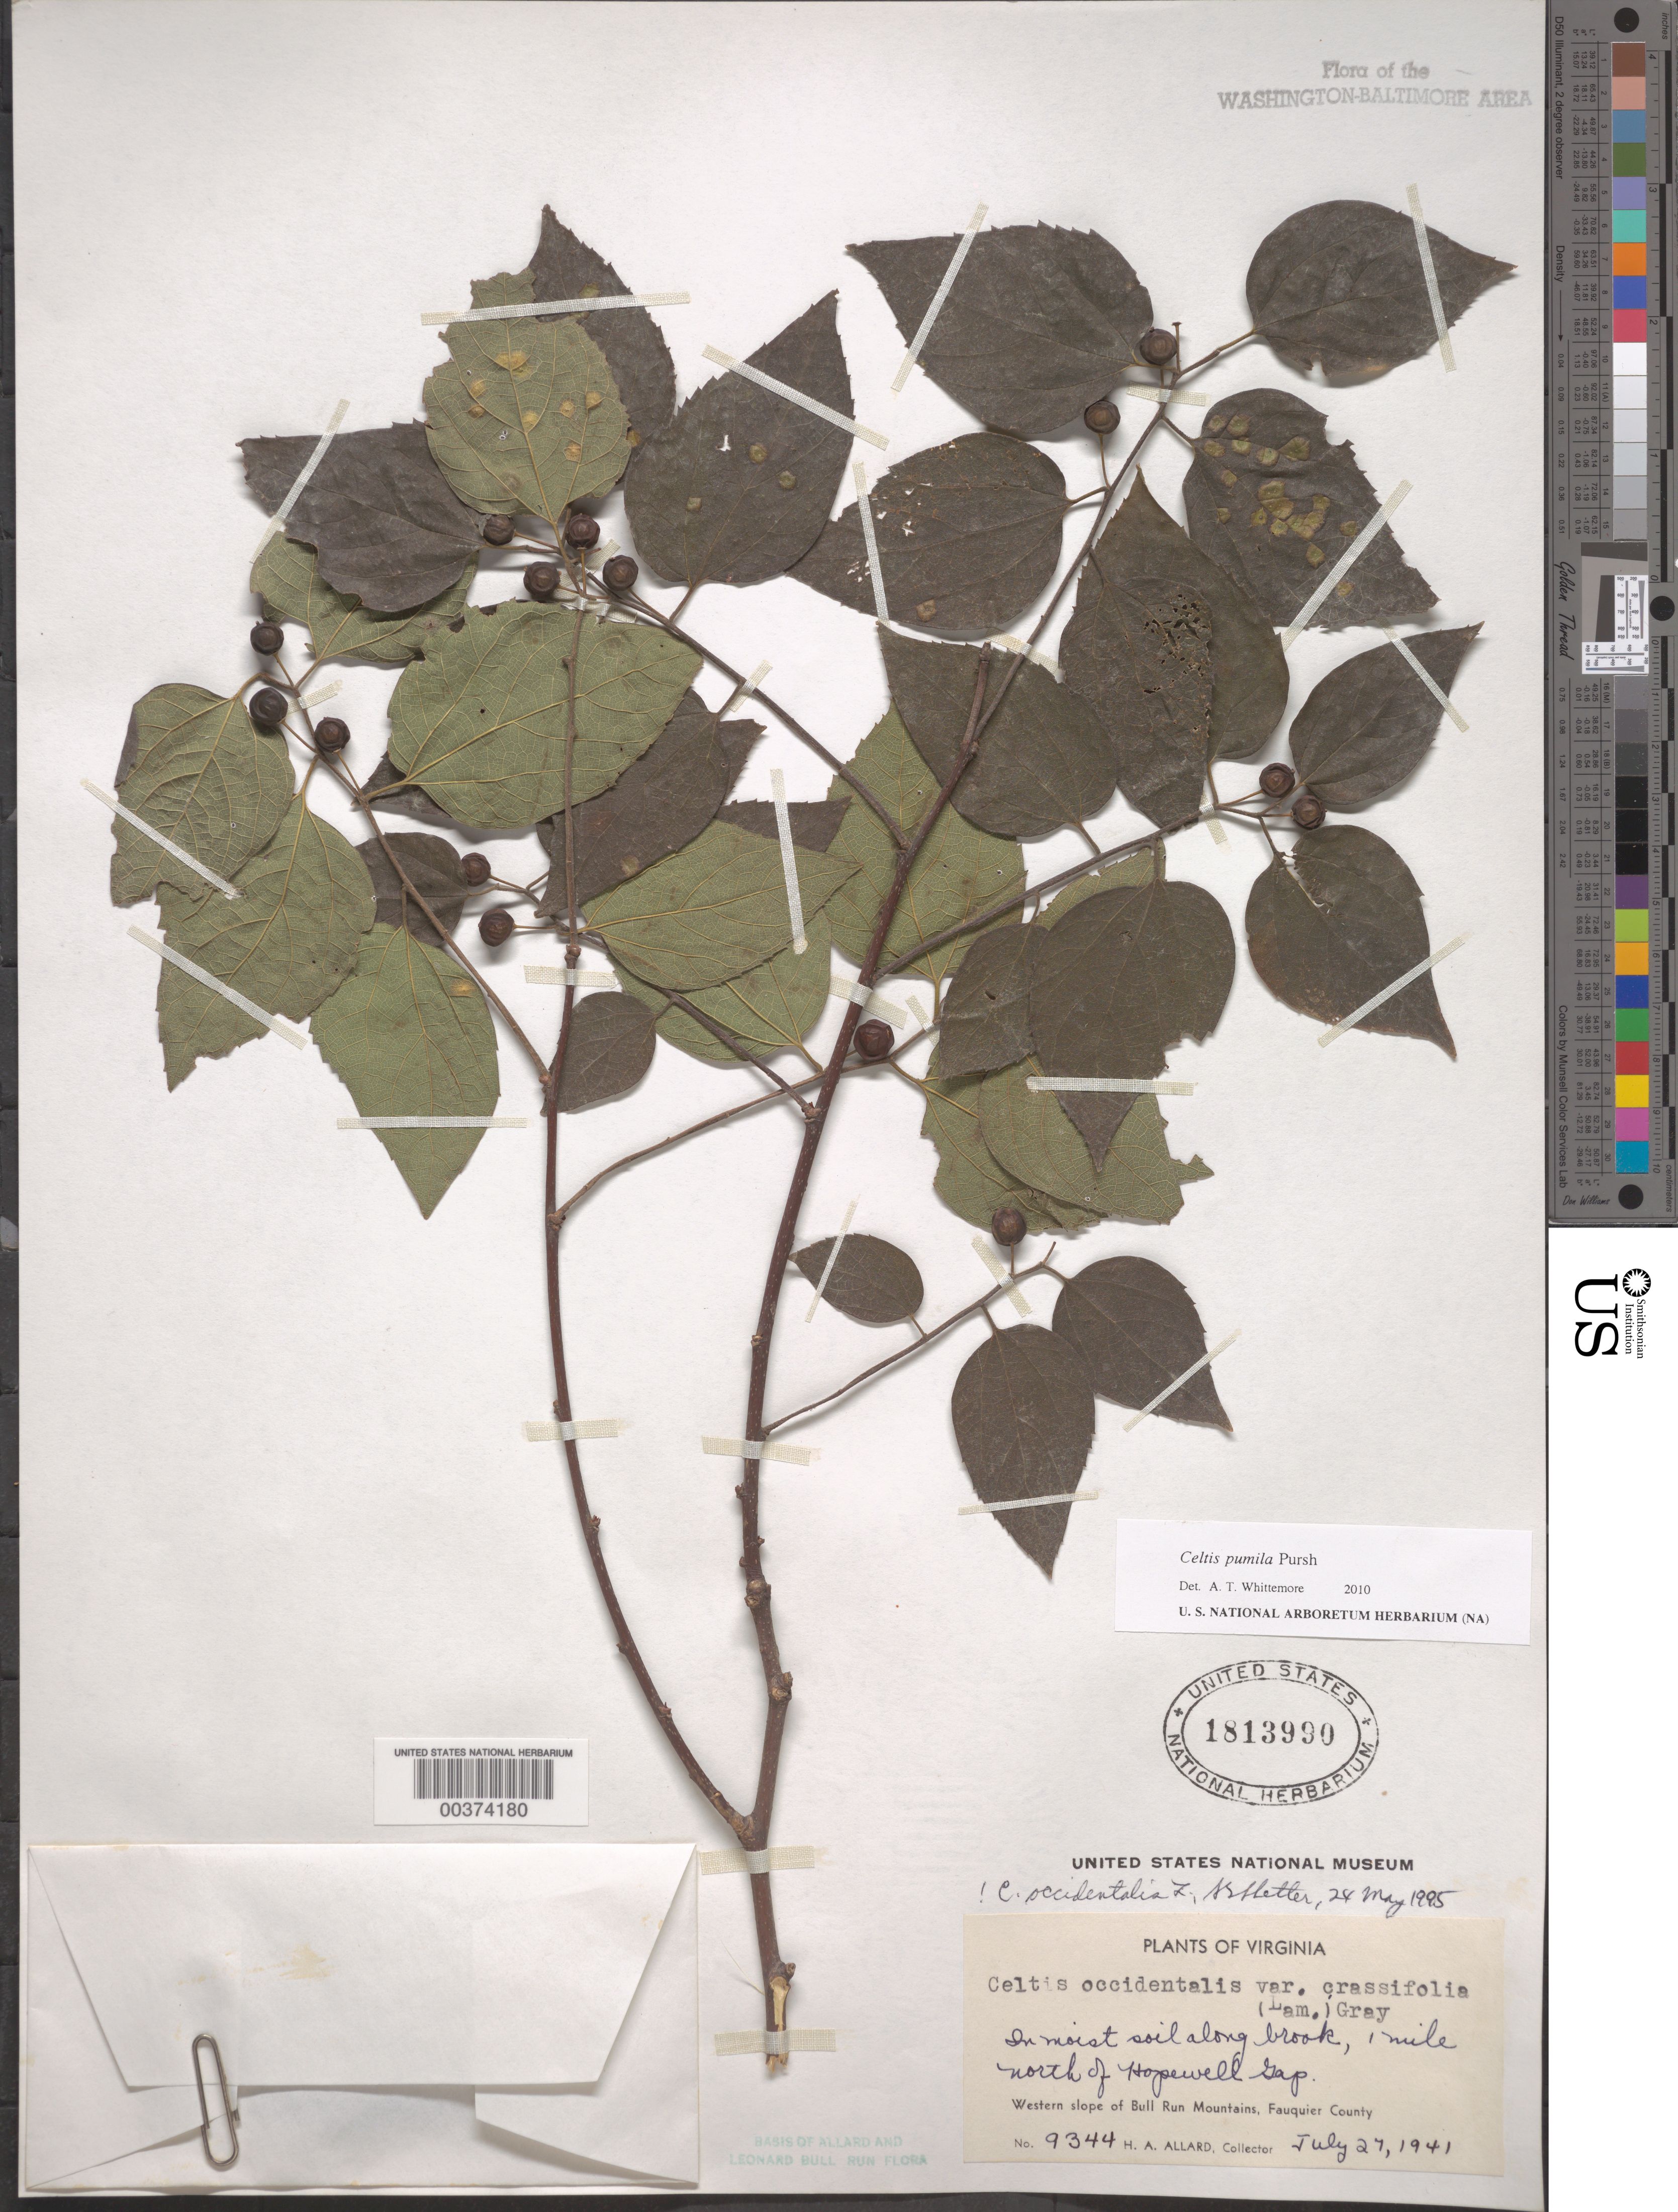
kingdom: Plantae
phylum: Tracheophyta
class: Magnoliopsida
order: Rosales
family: Cannabaceae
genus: Celtis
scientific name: Celtis pumila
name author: Pursh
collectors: H. A. Allard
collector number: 9344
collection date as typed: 27 Jul 1941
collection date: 1941-07-27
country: United States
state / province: Virginia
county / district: Fauquier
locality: North of Hopewell Gap, Brook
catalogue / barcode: US 1813990